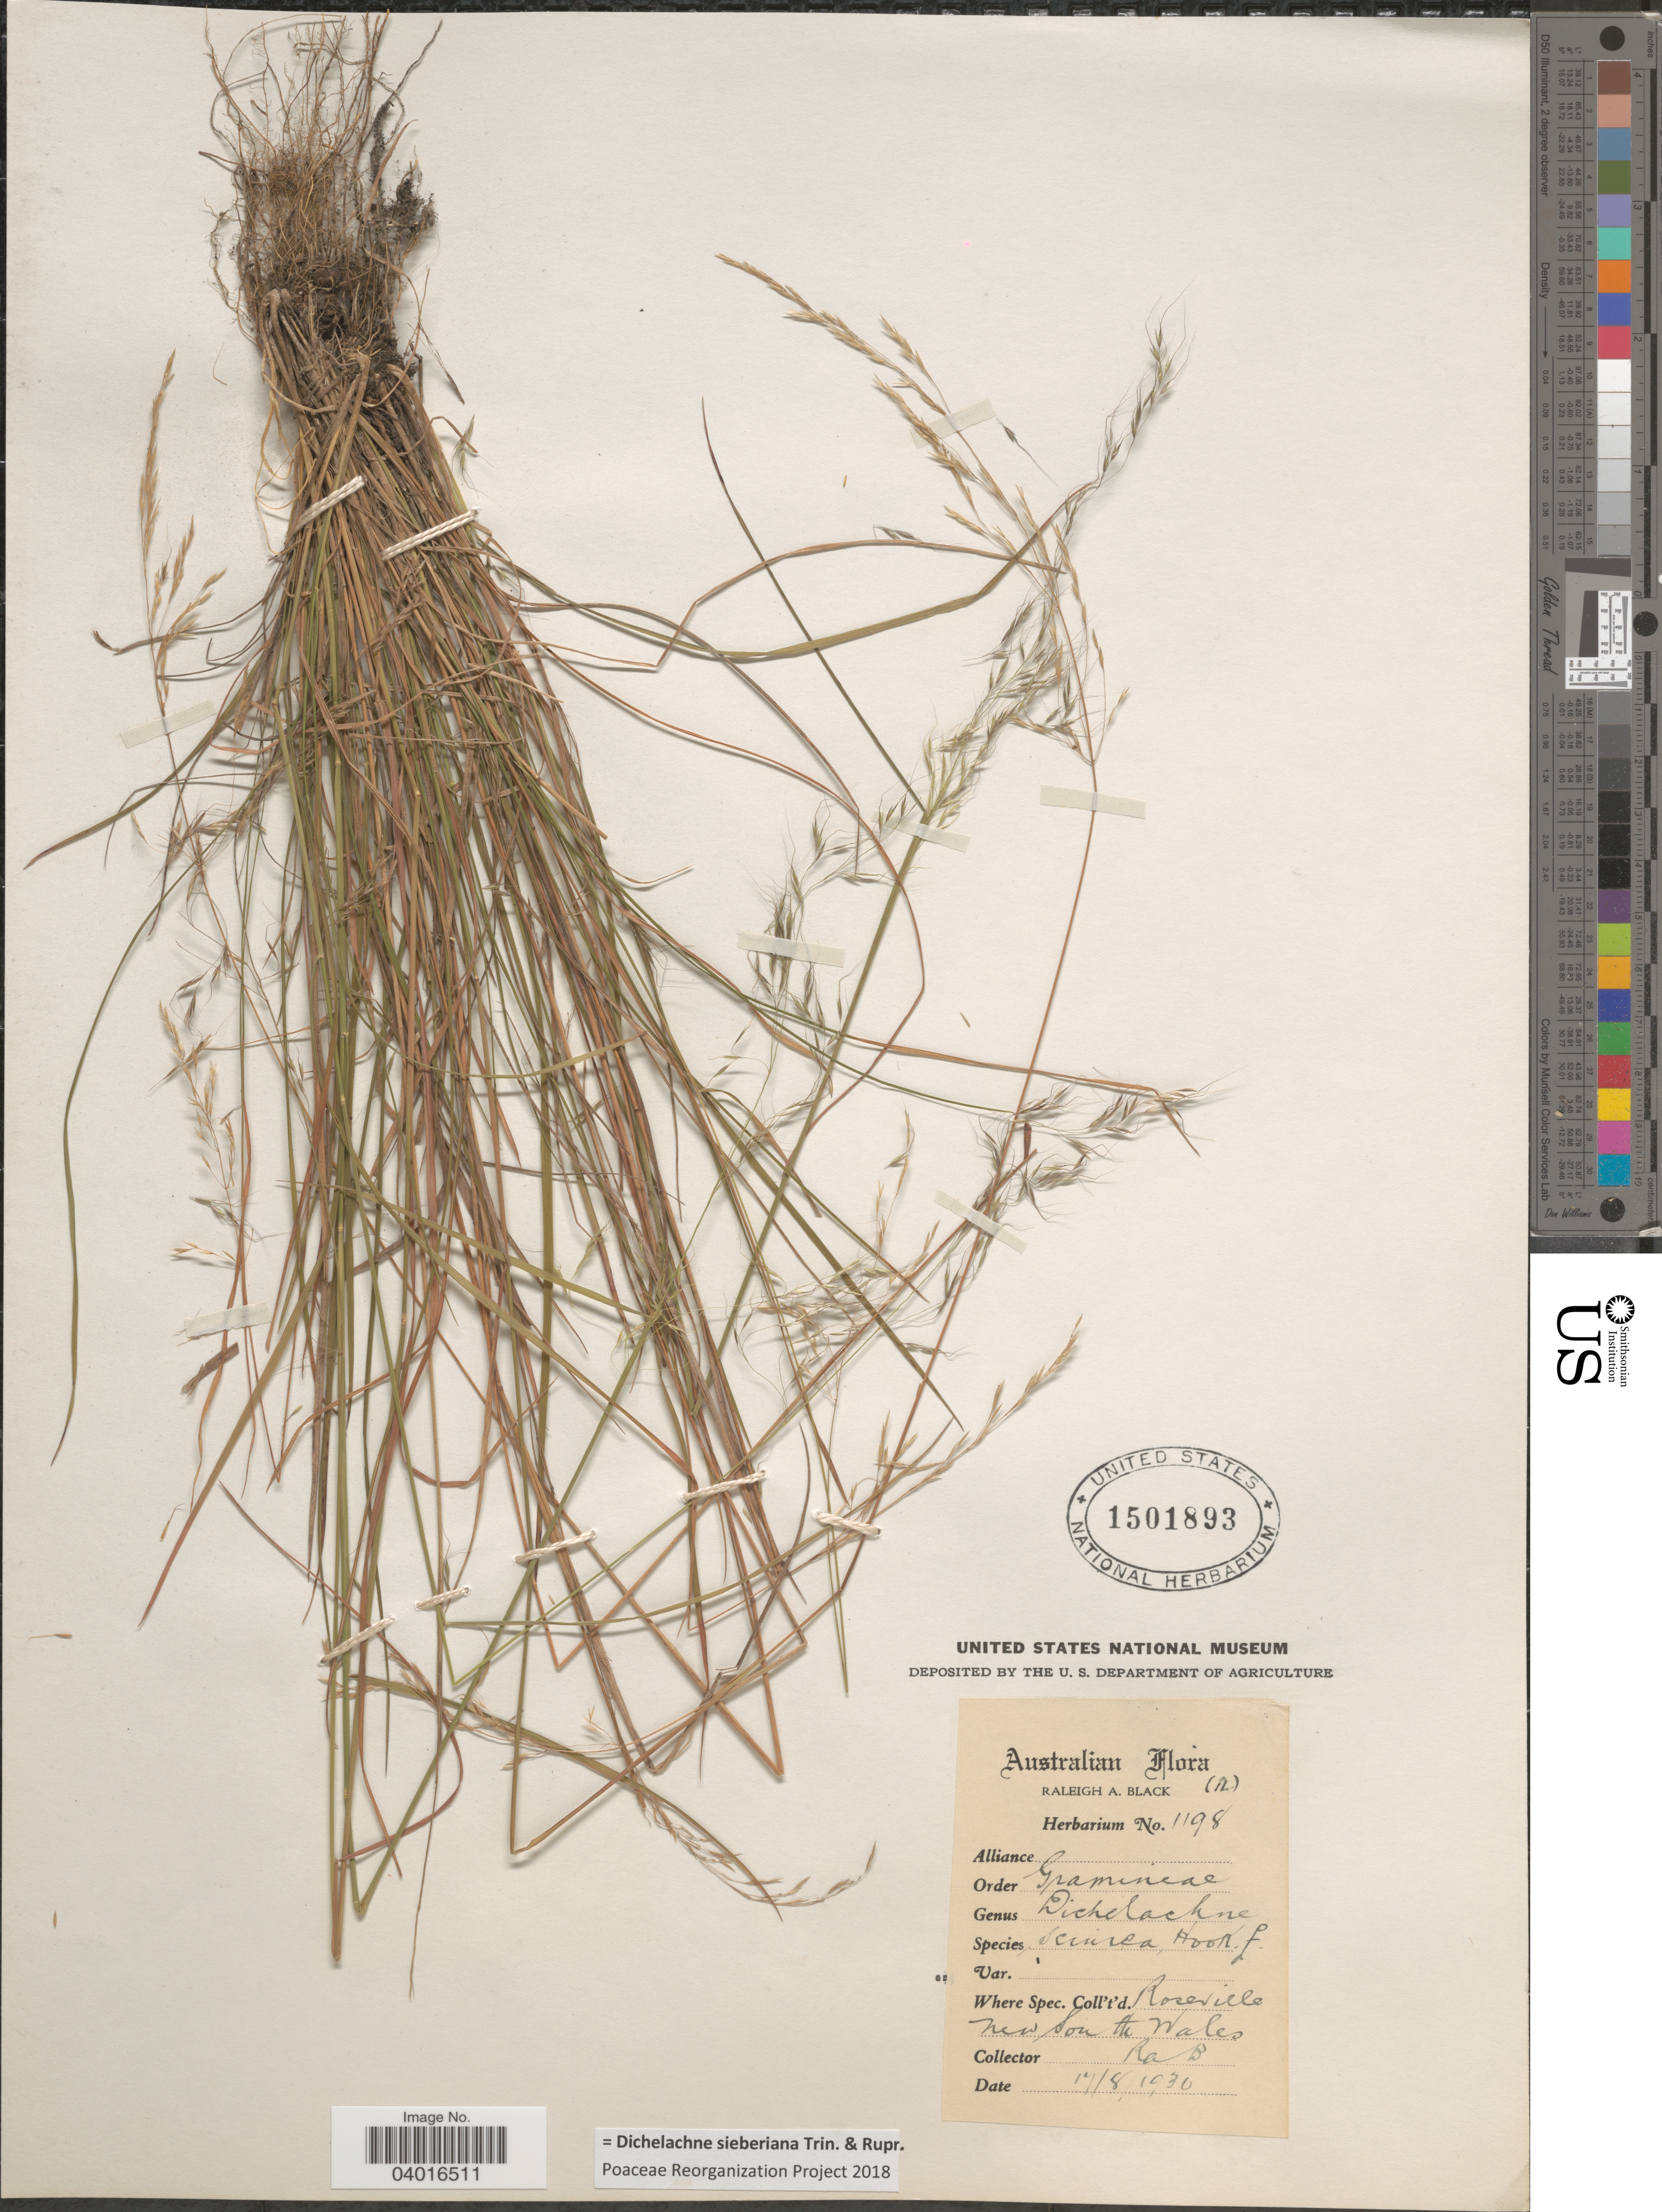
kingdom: Plantae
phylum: Tracheophyta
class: Liliopsida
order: Poales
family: Poaceae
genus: Dichelachne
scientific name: Dichelachne sieberiana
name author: Trin. & Rupr.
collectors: R. A. Black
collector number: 1198/(12)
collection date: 1930-08-17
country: Australia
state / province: New South Wales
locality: Roseville.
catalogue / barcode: US 1501893